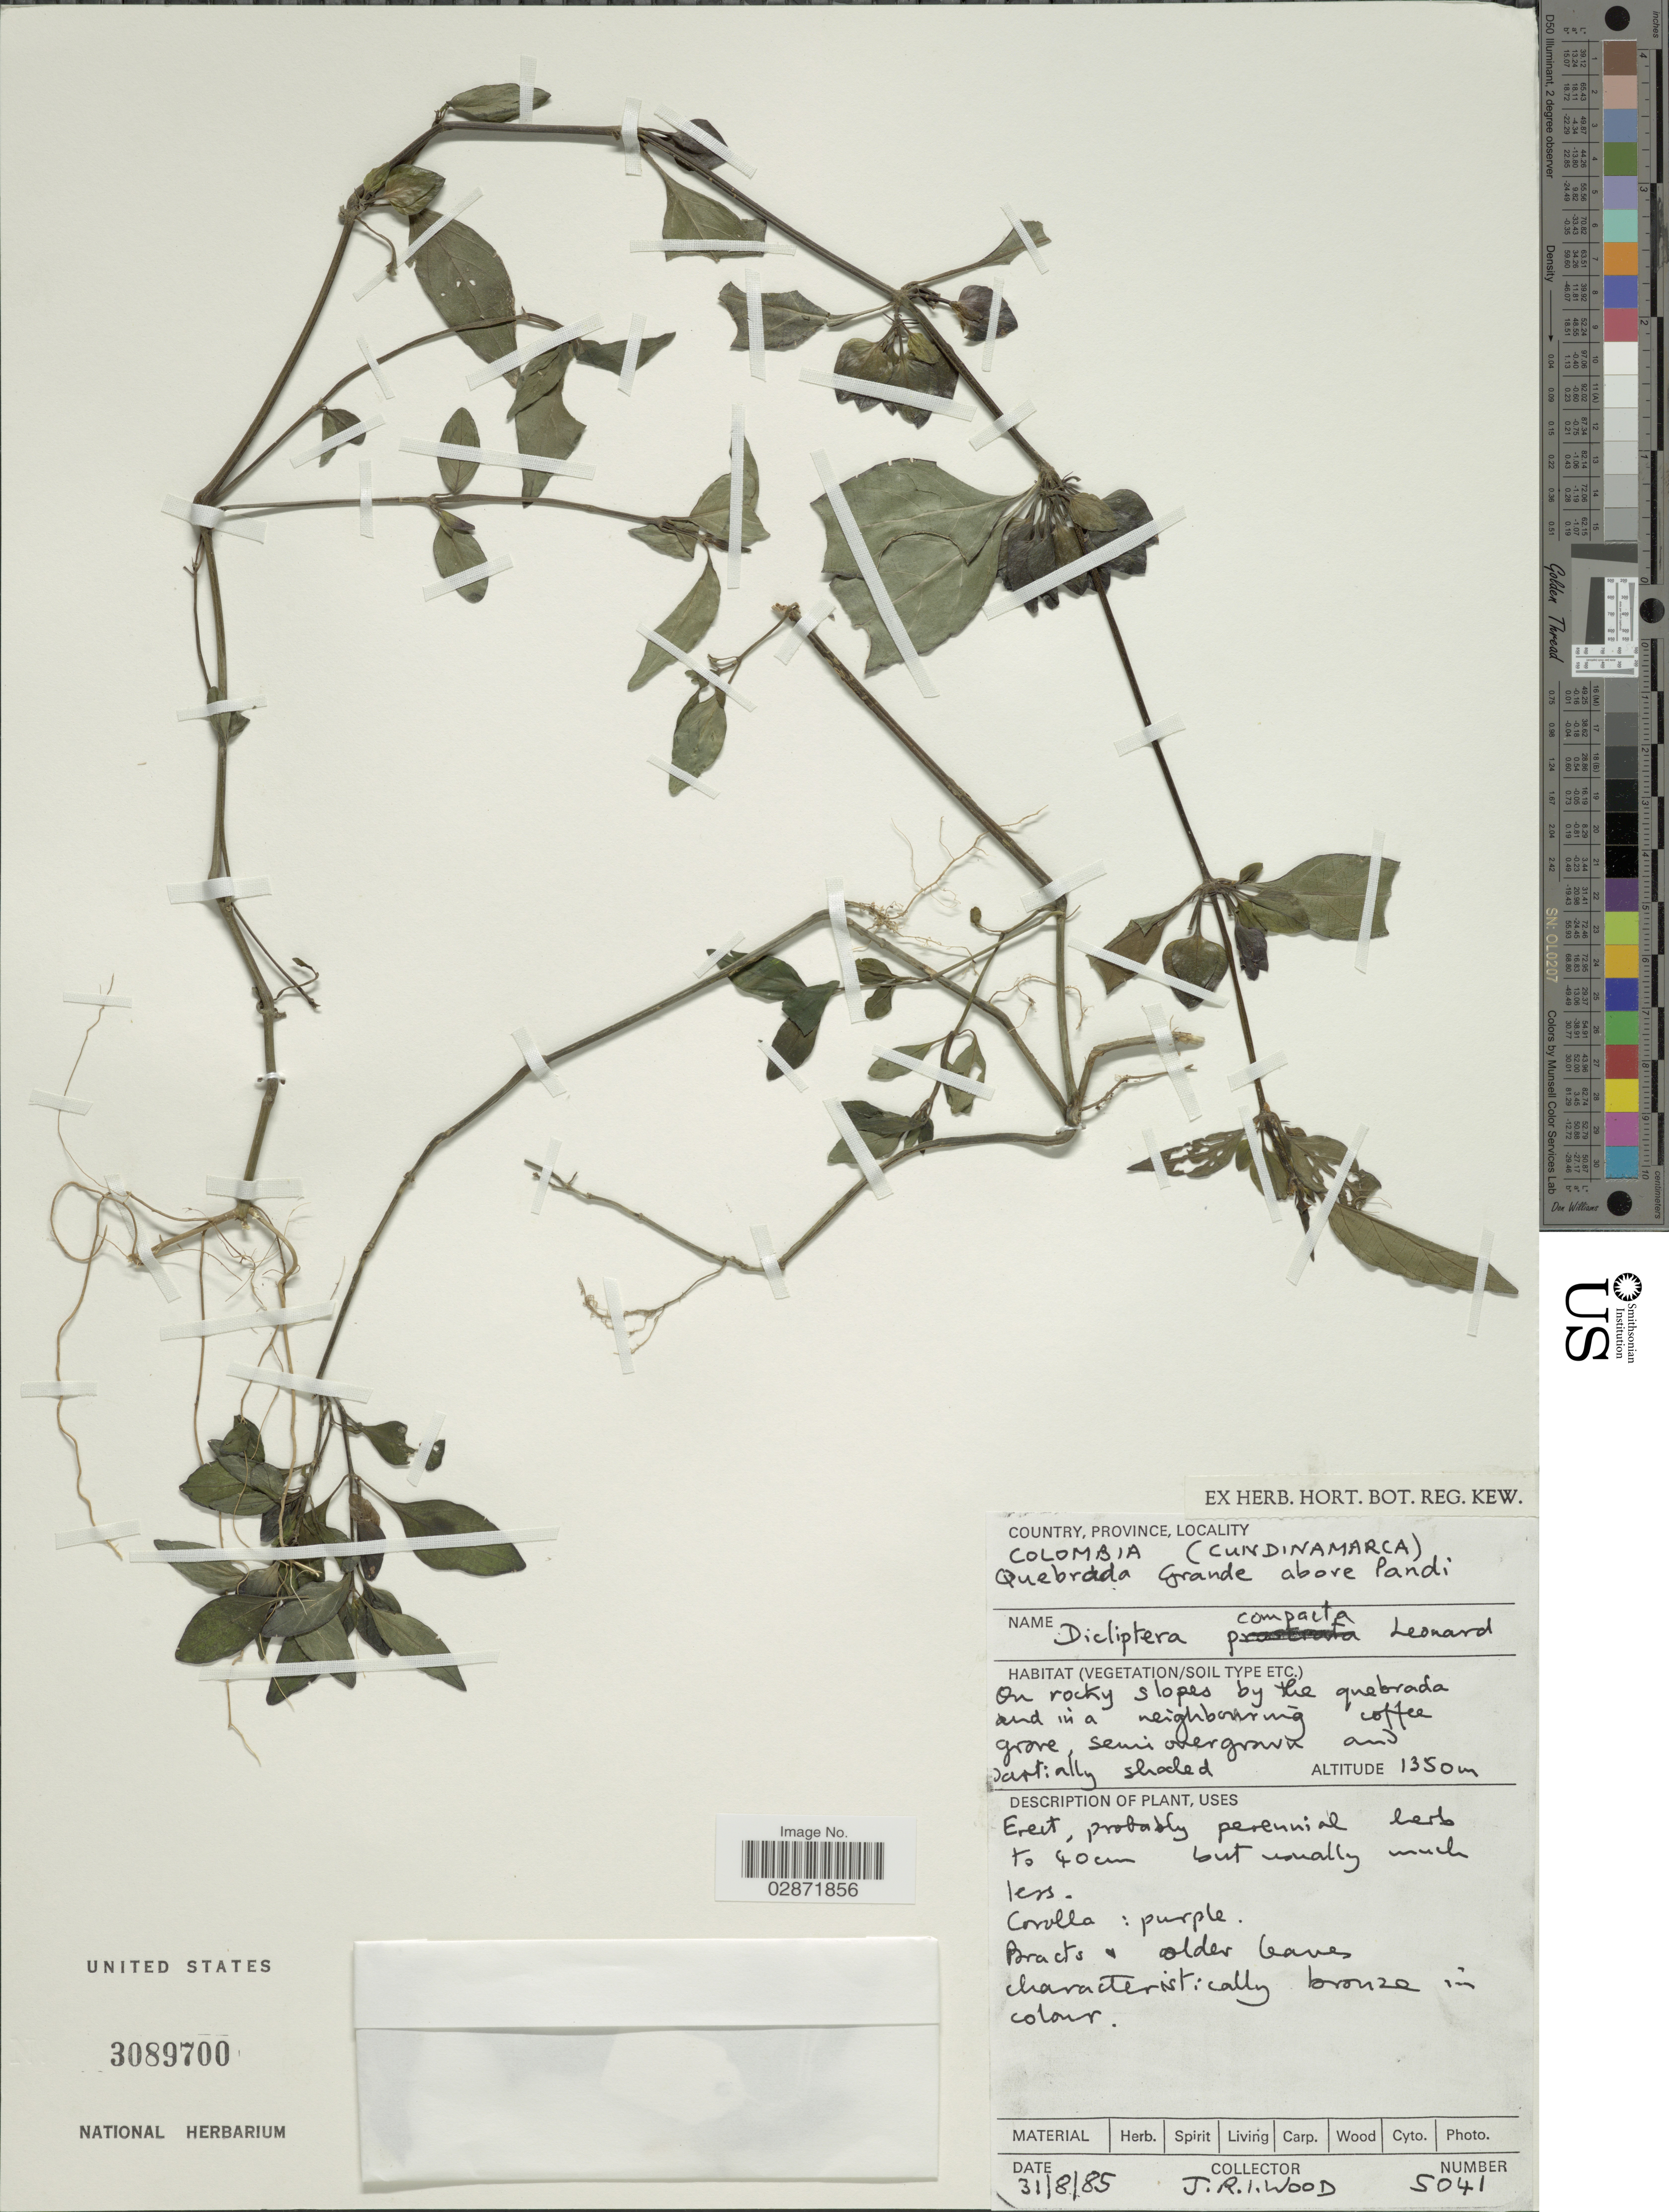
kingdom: Plantae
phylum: Tracheophyta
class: Magnoliopsida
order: Lamiales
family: Acanthaceae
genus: Dicliptera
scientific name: Dicliptera compacta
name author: Leonard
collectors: J. R. I. Wood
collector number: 5041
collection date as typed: Transcribed d/m/y: 31/8/85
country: Colombia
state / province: Cundinamarca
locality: Quebrada Grande above Pandi.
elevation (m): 1350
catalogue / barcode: US 3089700